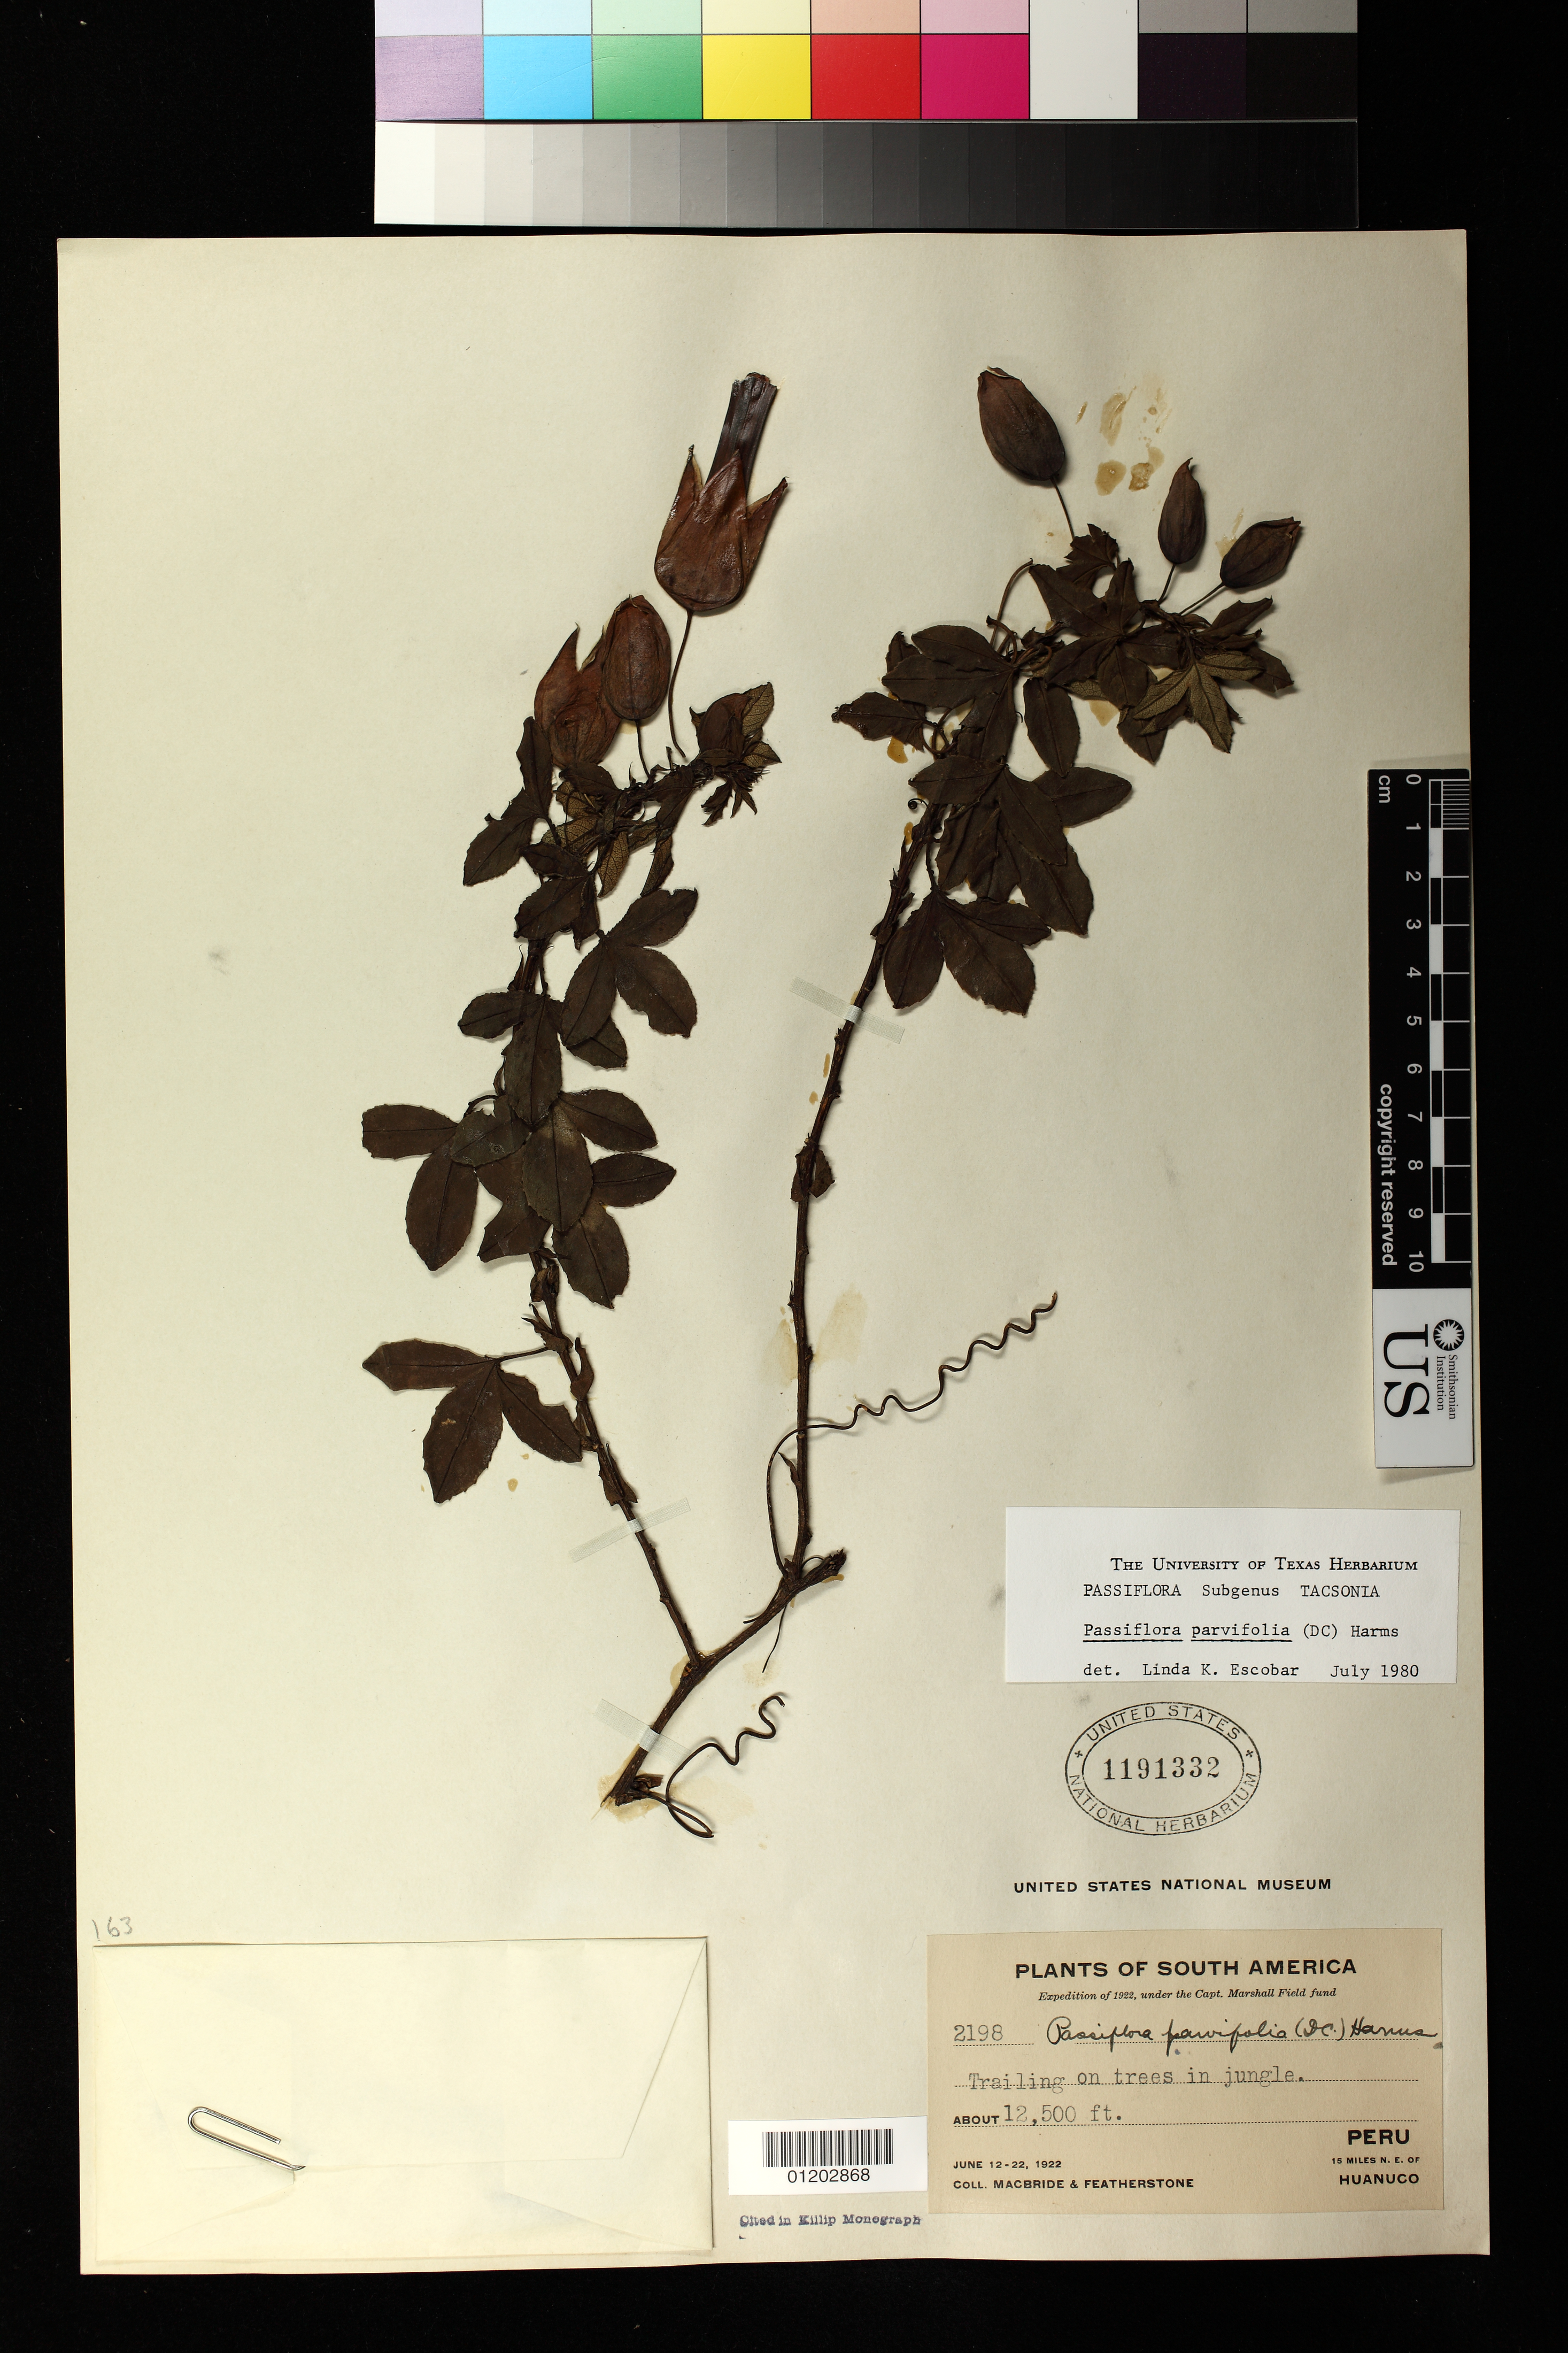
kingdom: Plantae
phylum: Tracheophyta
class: Magnoliopsida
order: Malpighiales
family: Passifloraceae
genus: Passiflora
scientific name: Passiflora parvifolia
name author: (DC.) Harms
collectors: J. F. Macbride & -. Featherstone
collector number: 2198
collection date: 1922-06-12/1922-06-22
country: Peru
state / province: Huánuco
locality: Trailing on trees in jungle. 15 miles NE of Huanuco.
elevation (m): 3810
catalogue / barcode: US 1191332